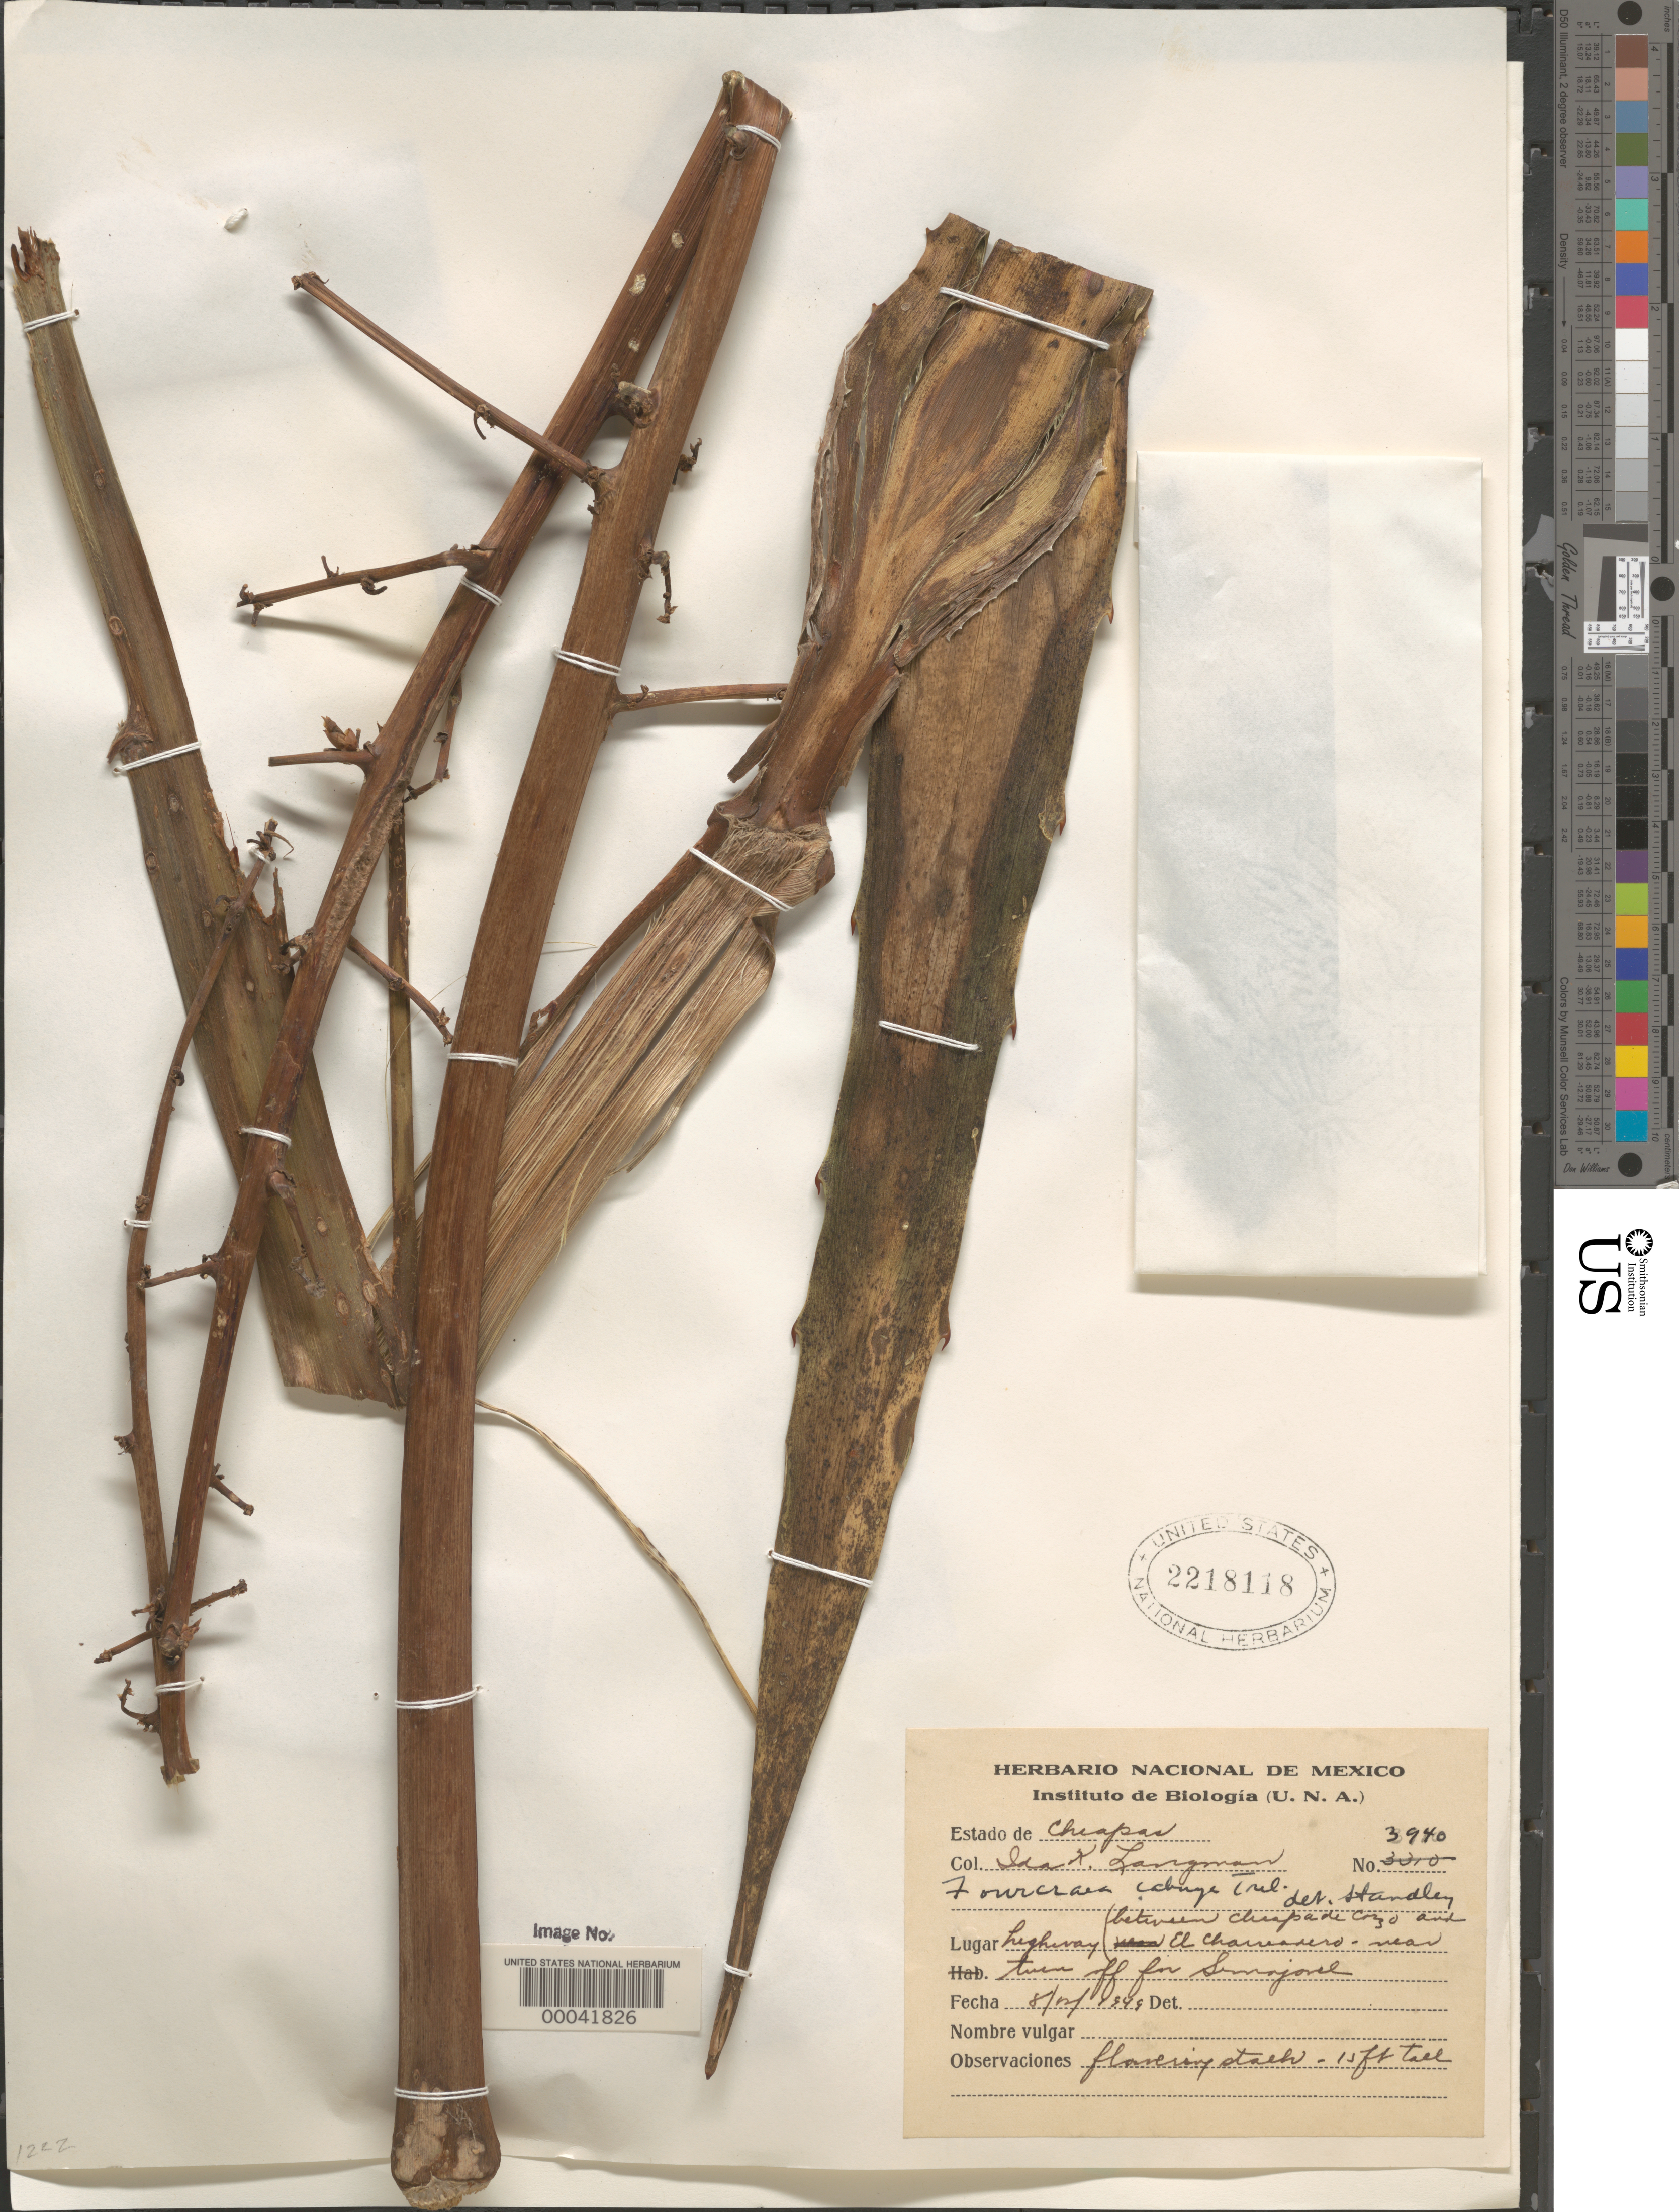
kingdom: Plantae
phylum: Tracheophyta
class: Liliopsida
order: Asparagales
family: Asparagaceae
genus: Furcraea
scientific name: Furcraea cabuya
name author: Trel.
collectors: I. Langman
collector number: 3940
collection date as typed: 08 Dec 1949 or 12 Aug 1949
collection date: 1949-08-12 or 1949-12-08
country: Mexico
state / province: Chiapas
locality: Turn-off for Simojovel, Chiapa de Orzo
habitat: Highway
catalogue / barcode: US 2218118